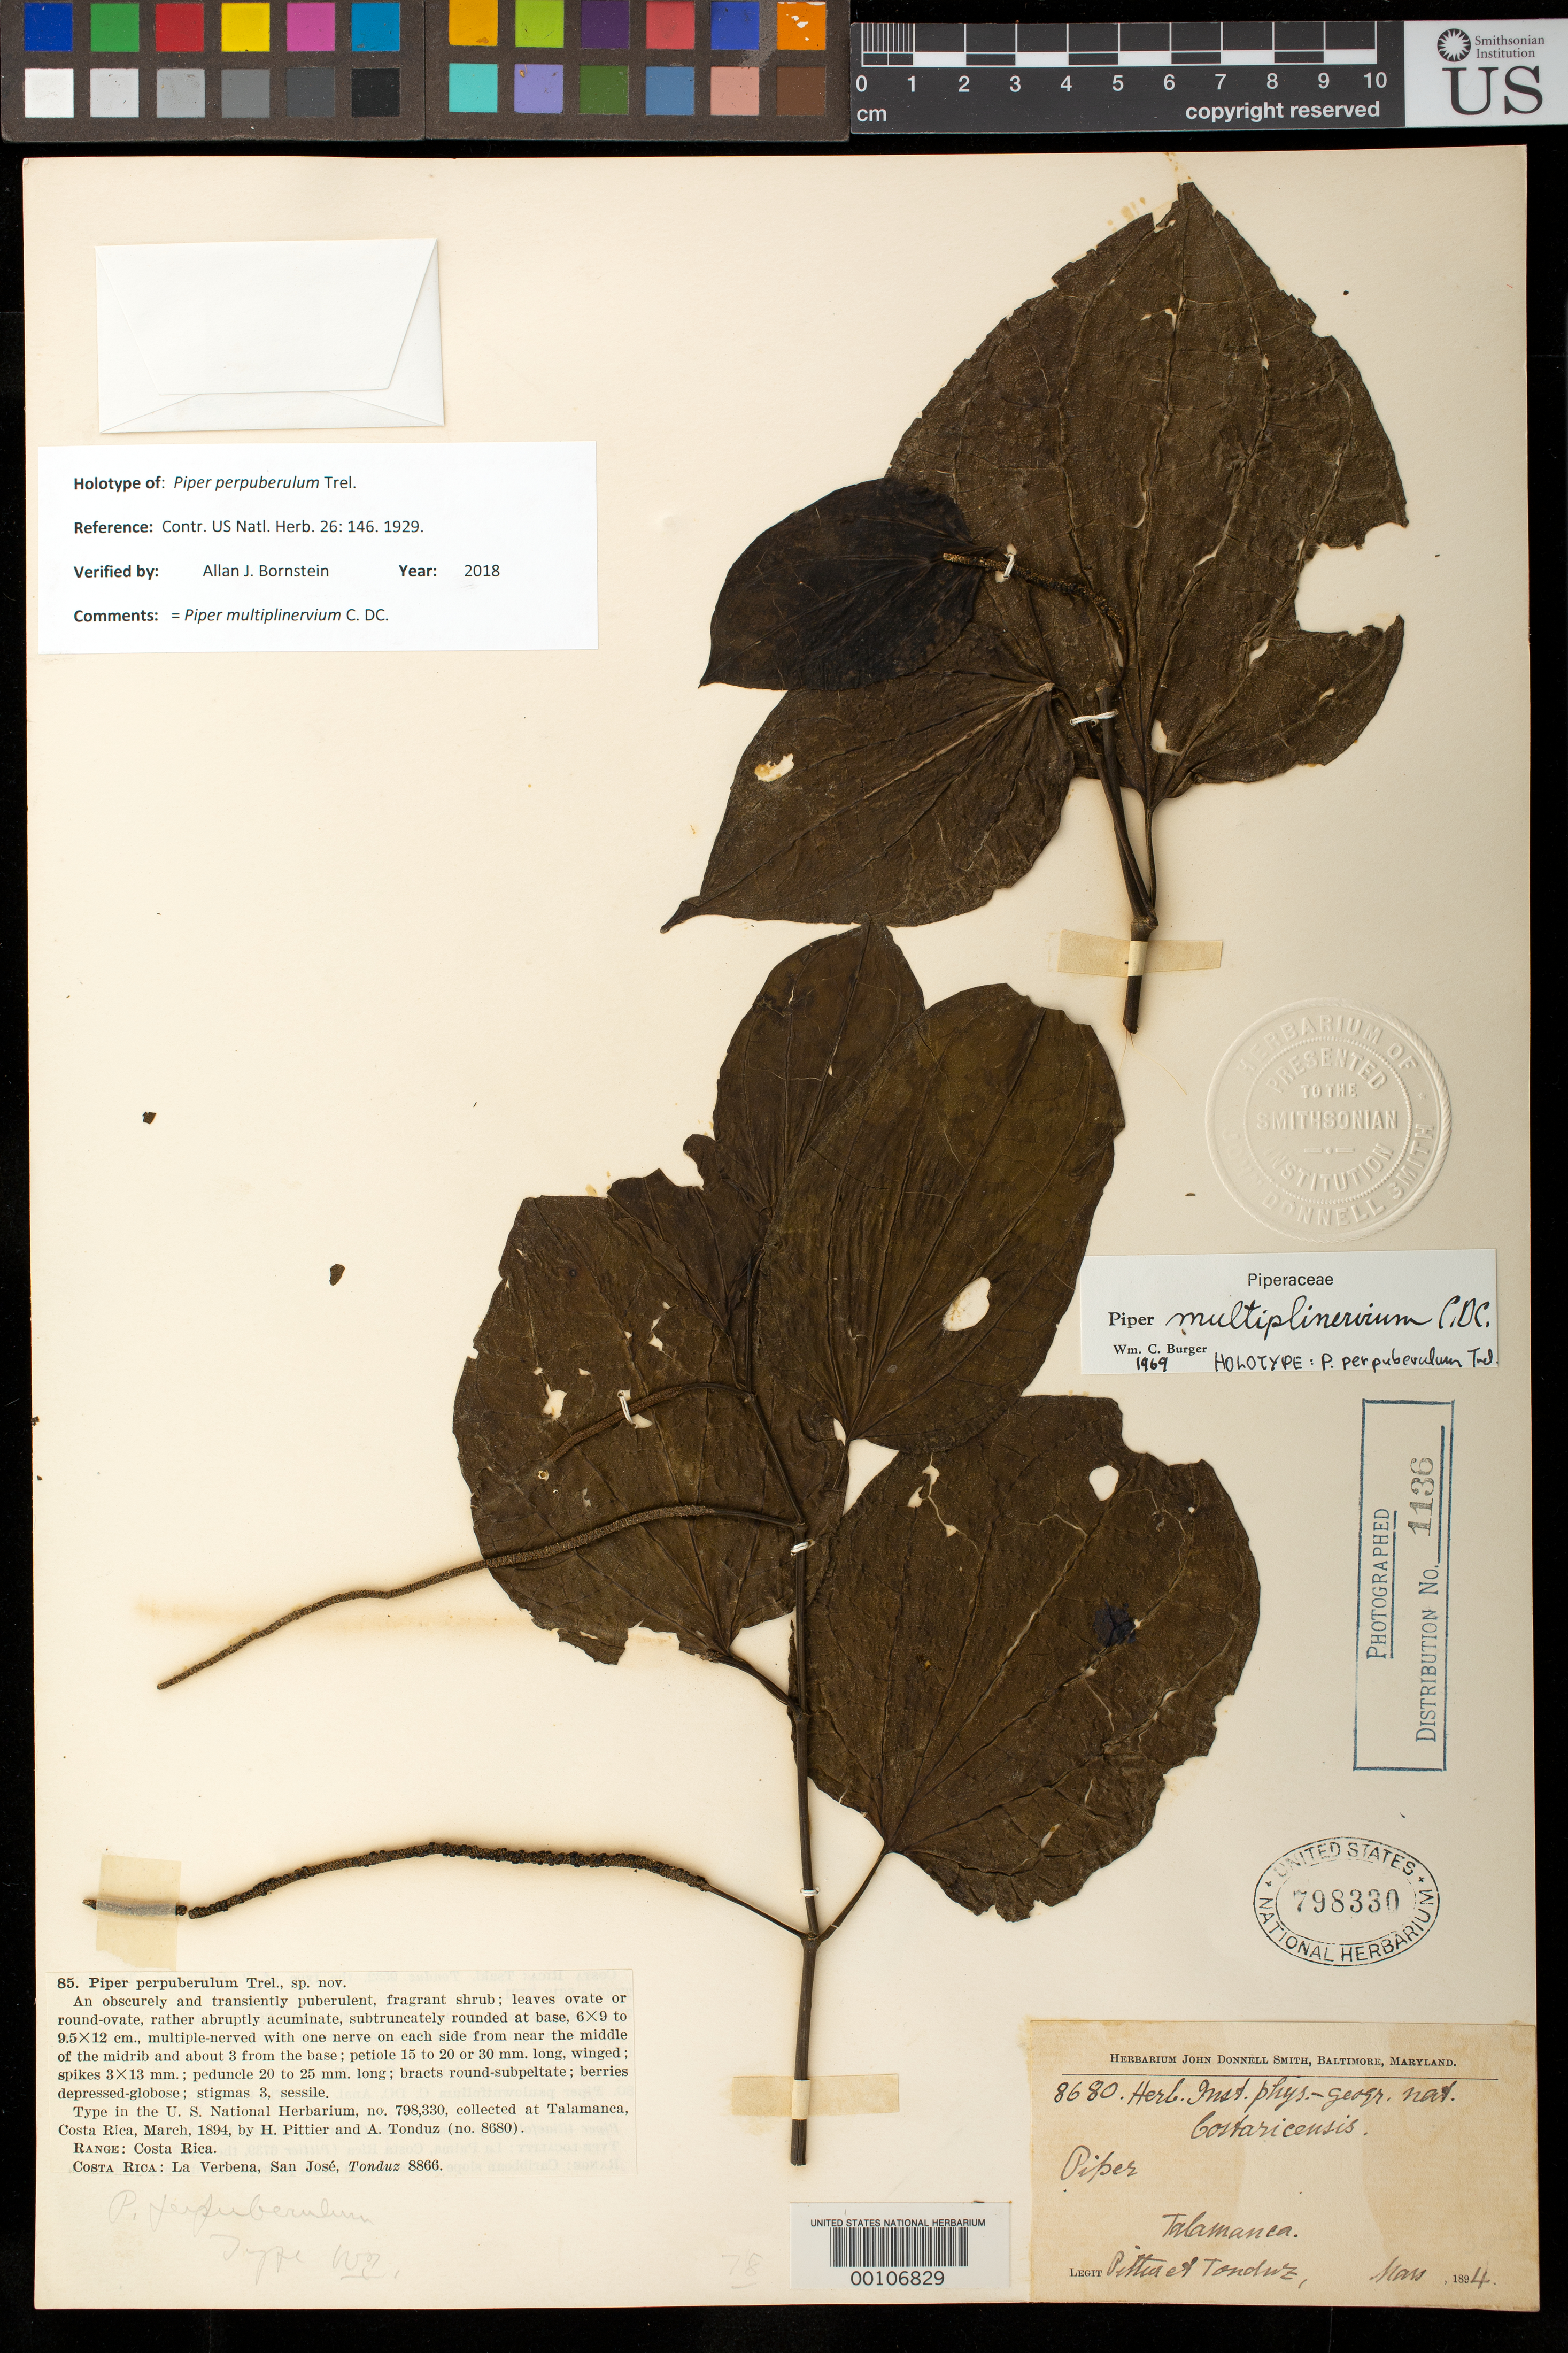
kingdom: Plantae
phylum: Tracheophyta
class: Magnoliopsida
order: Piperales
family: Piperaceae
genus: Piper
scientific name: Piper perpuberulum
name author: Trel.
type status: Holotype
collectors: H. F. Pittier & A. Tonduz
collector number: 8680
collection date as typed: Mar 1894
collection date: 1894-03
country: Costa Rica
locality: Talamanca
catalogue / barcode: US 798330